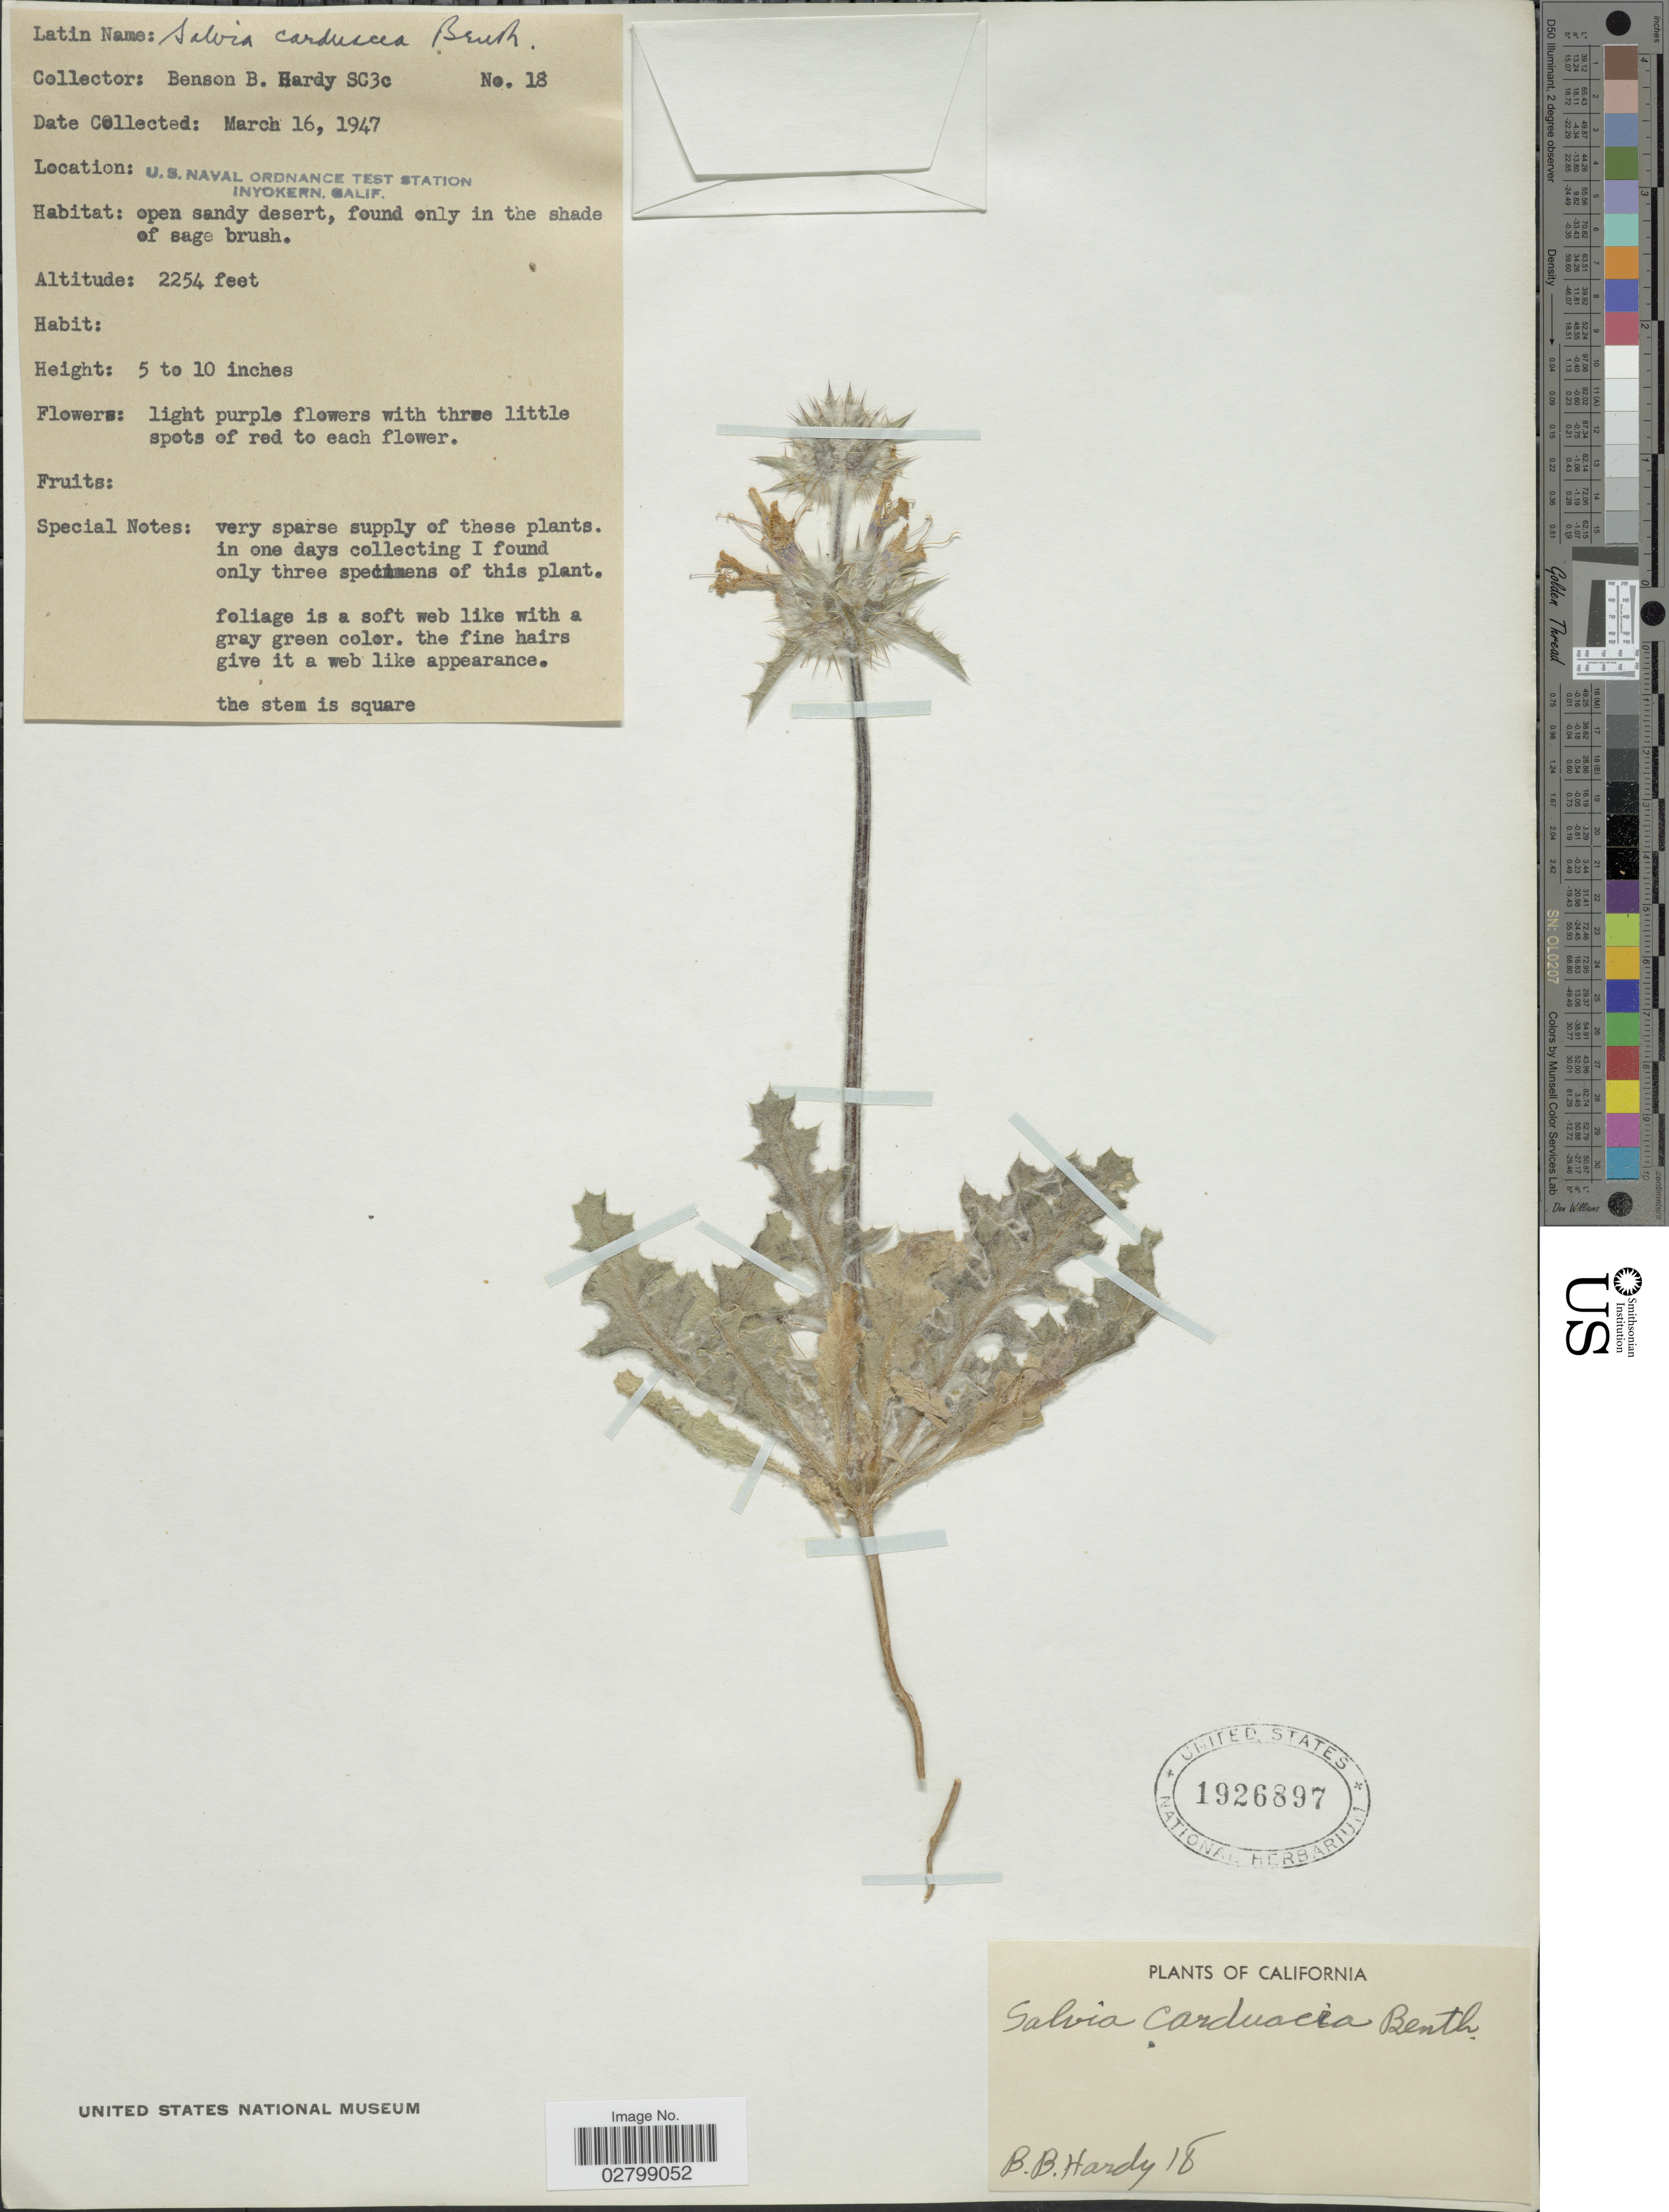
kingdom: Plantae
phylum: Tracheophyta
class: Magnoliopsida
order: Lamiales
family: Lamiaceae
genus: Salvia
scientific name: Salvia carduacea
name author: Benth.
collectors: B. Hardy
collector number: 18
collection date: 1947-03-16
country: United States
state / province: California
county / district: Kern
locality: U.S. Naval Ordnance Test Station Inyokern.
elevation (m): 687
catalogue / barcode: US 1926897